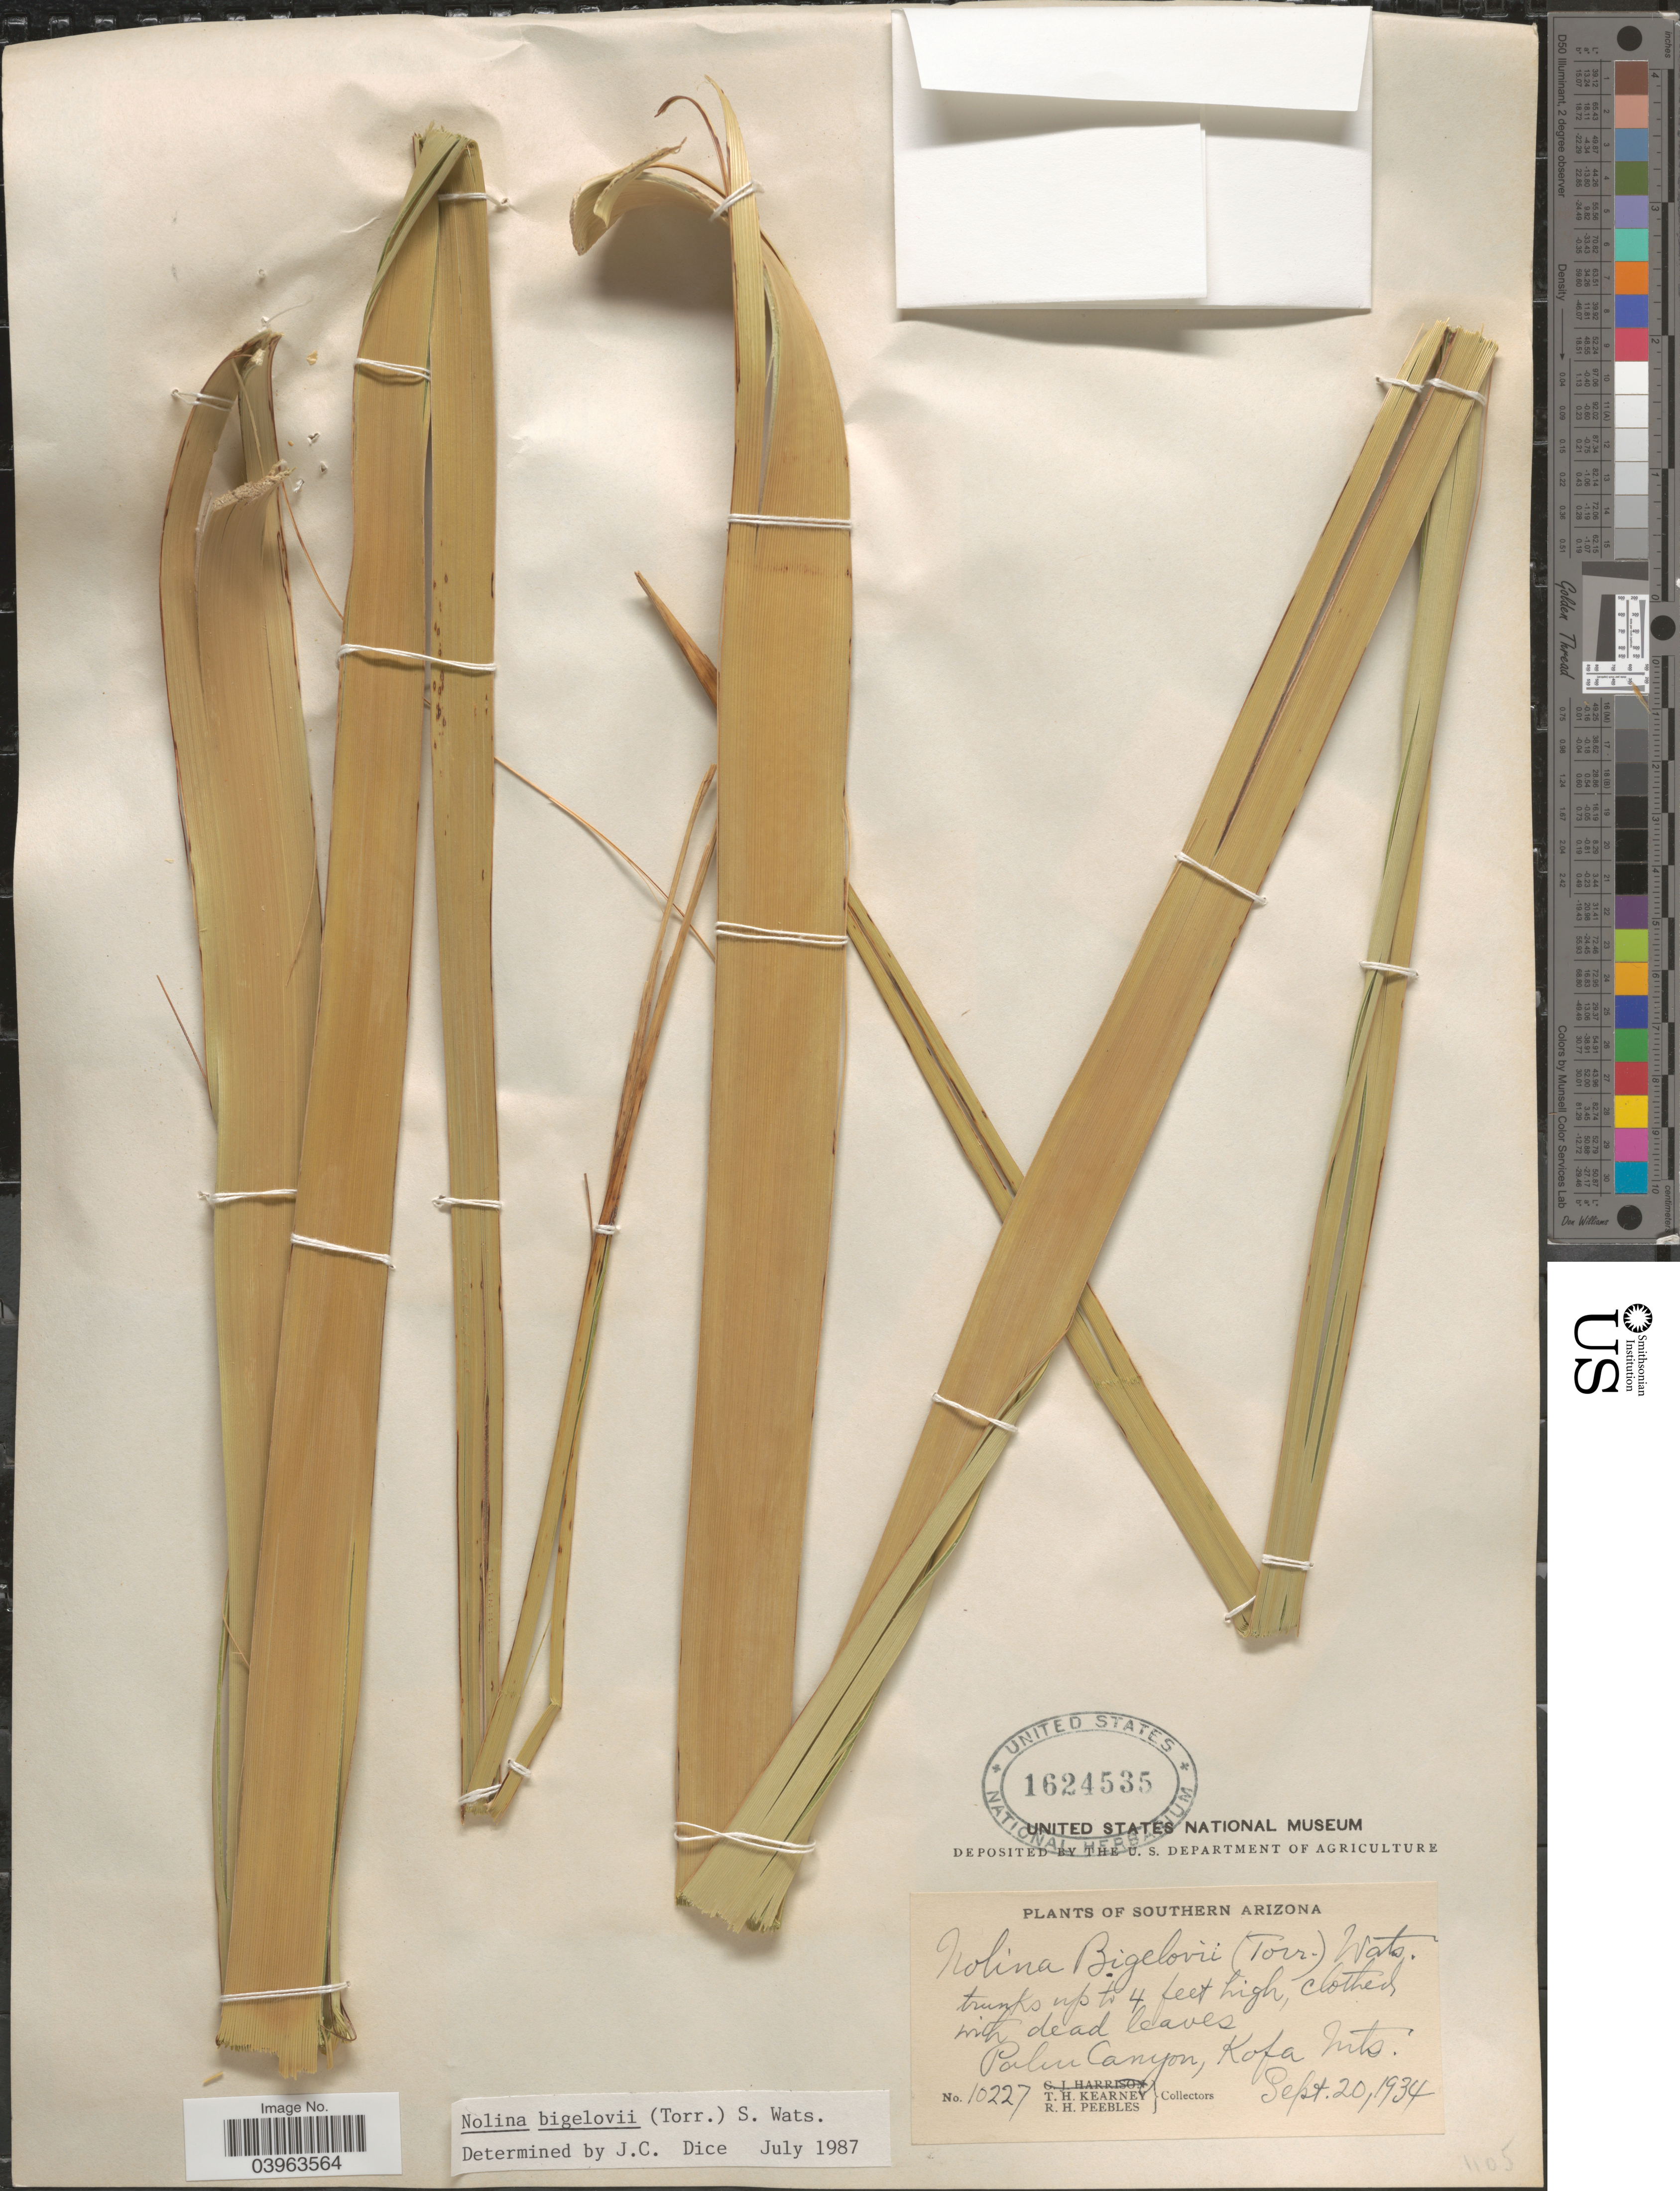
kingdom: Plantae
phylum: Tracheophyta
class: Liliopsida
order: Asparagales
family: Asparagaceae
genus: Nolina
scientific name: Nolina bigelovii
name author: (Torr.) S. Watson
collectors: T. H. Kearney & R. H. Peebles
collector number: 10227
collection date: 1934-09-20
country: United States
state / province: Arizona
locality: Southern Arizona. Palm Canyon, Kofa Mts.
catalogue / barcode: US 1624535